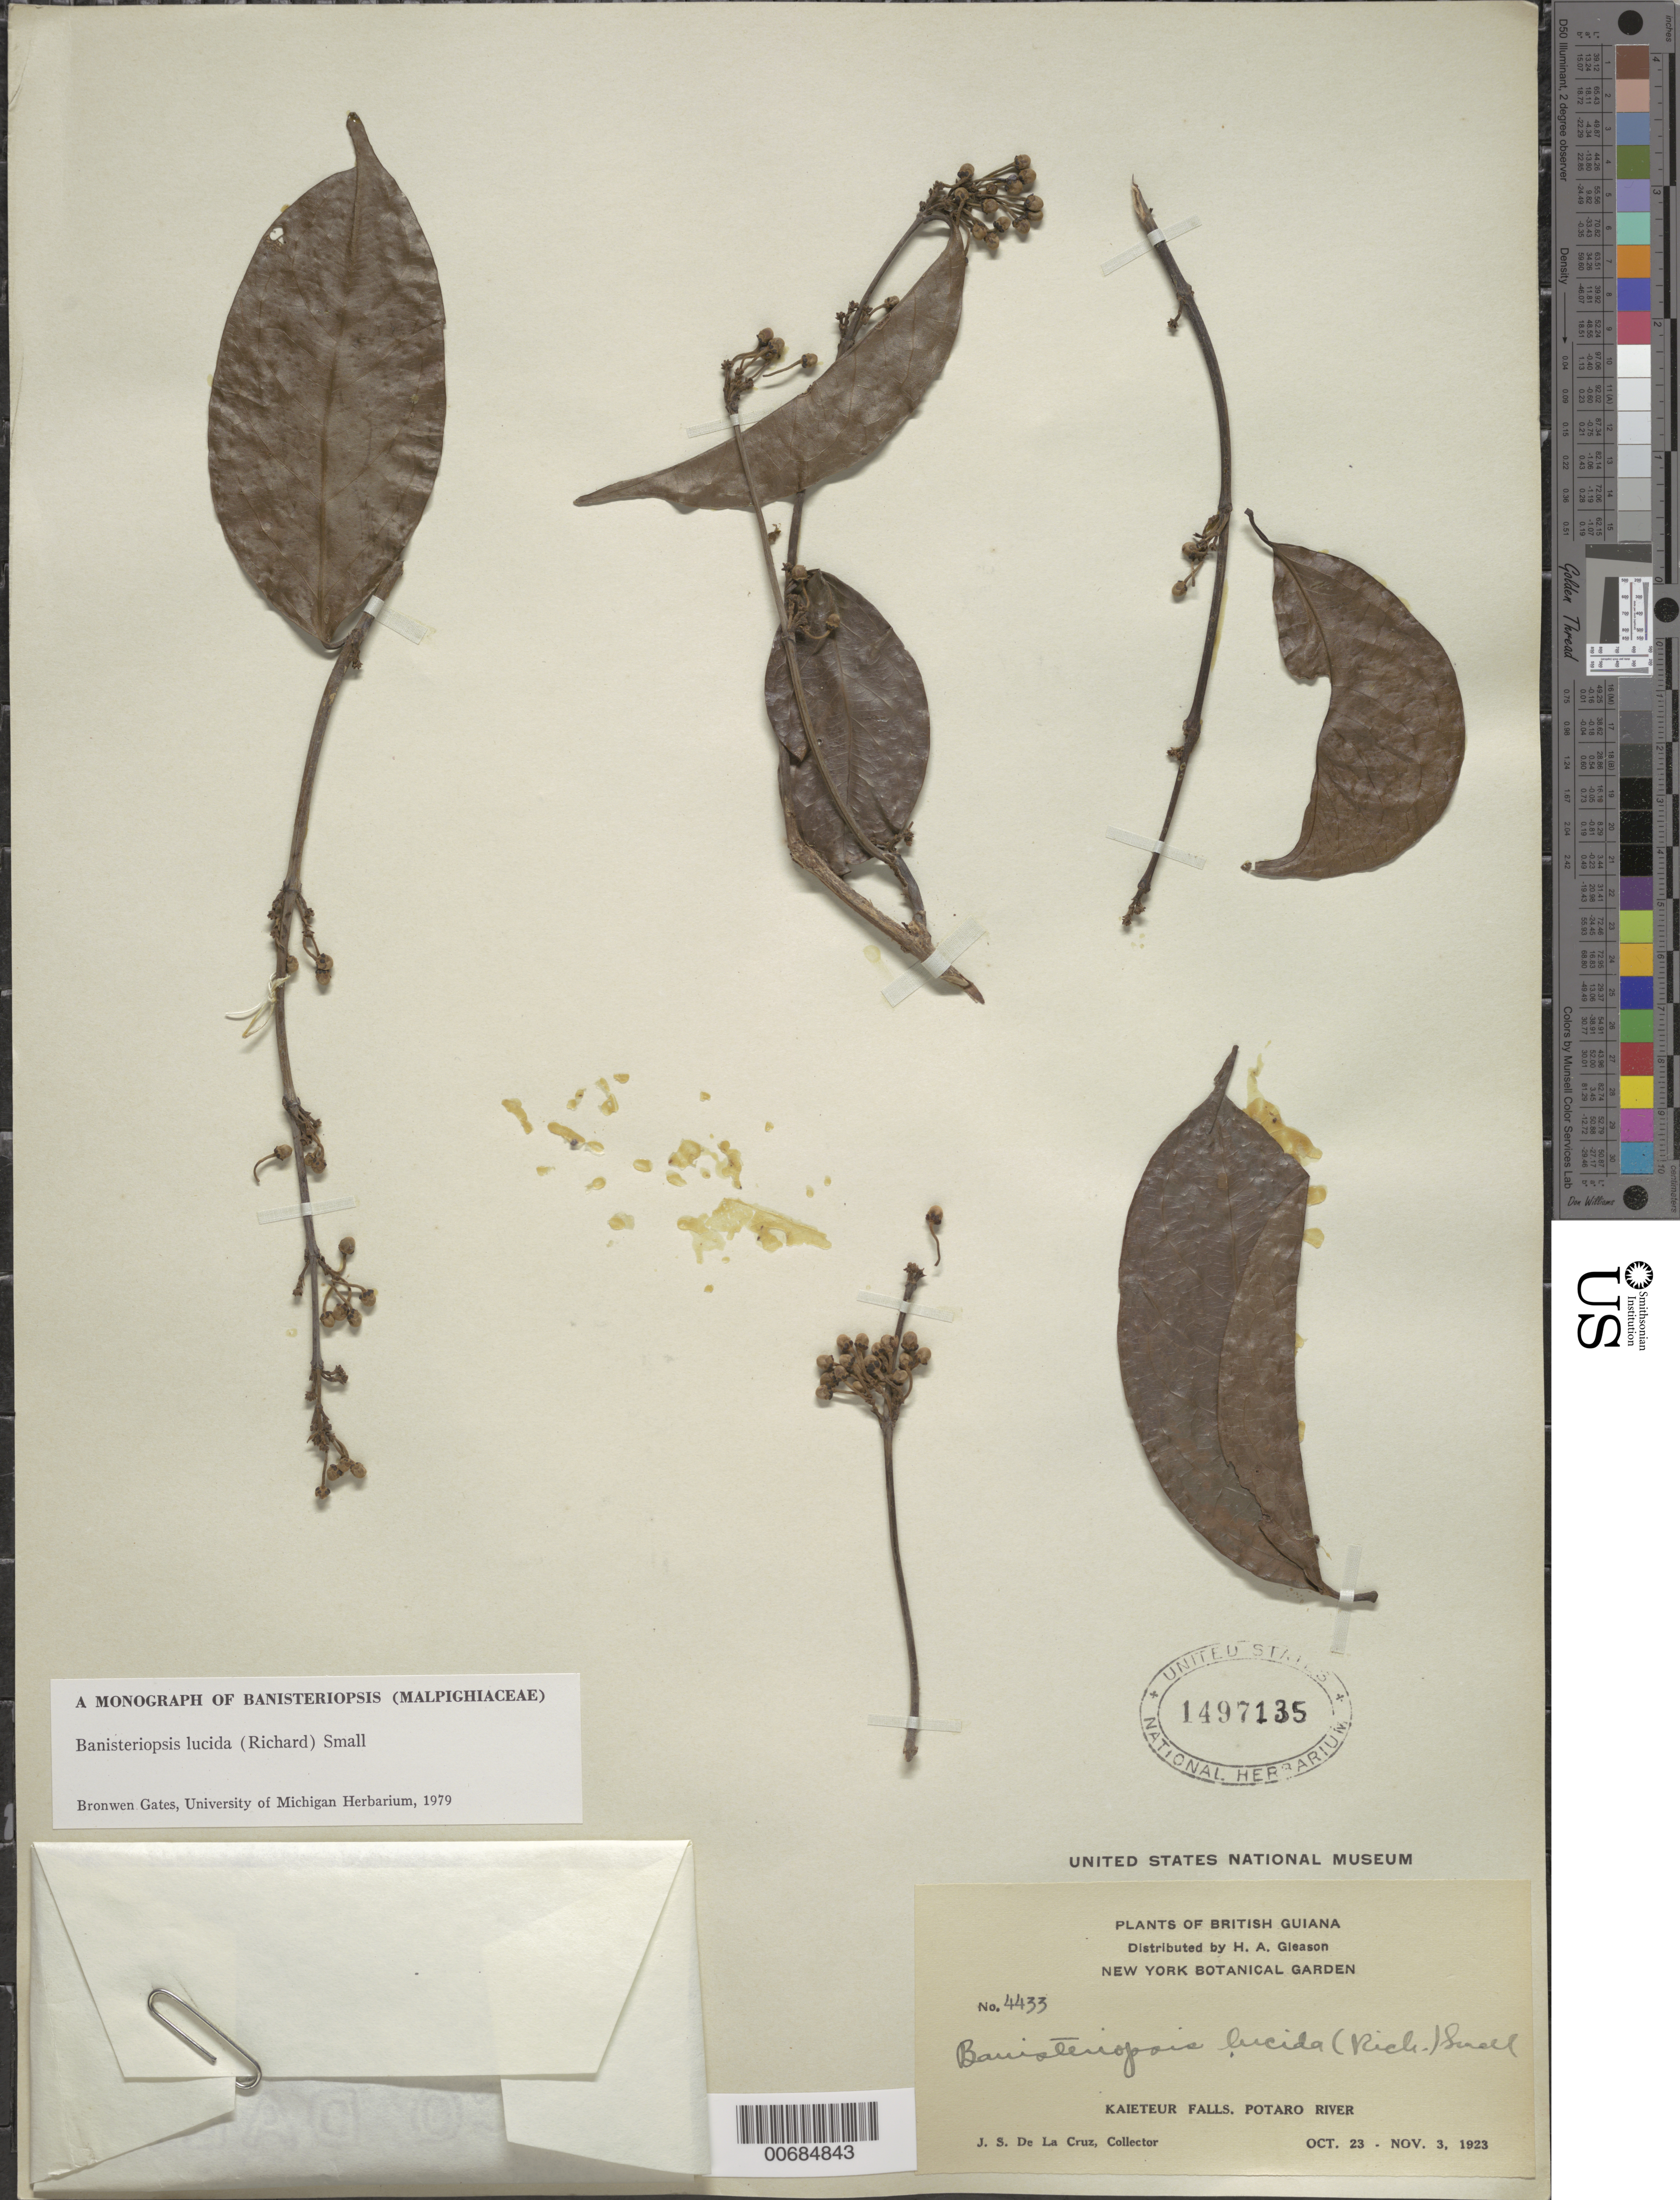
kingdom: Plantae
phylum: Tracheophyta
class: Magnoliopsida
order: Malpighiales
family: Malpighiaceae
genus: Banisteriopsis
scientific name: Banisteriopsis lucida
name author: (Rich.) Small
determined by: Gates, B.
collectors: J. S. de la Cruz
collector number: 4433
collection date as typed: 23-Oct-23 to 3-Nov-23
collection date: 1923-10-23/1923-11-03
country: Guyana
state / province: Potaro-Siparuni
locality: Kaieteur Falls, Potaro R.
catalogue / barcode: US 1497135